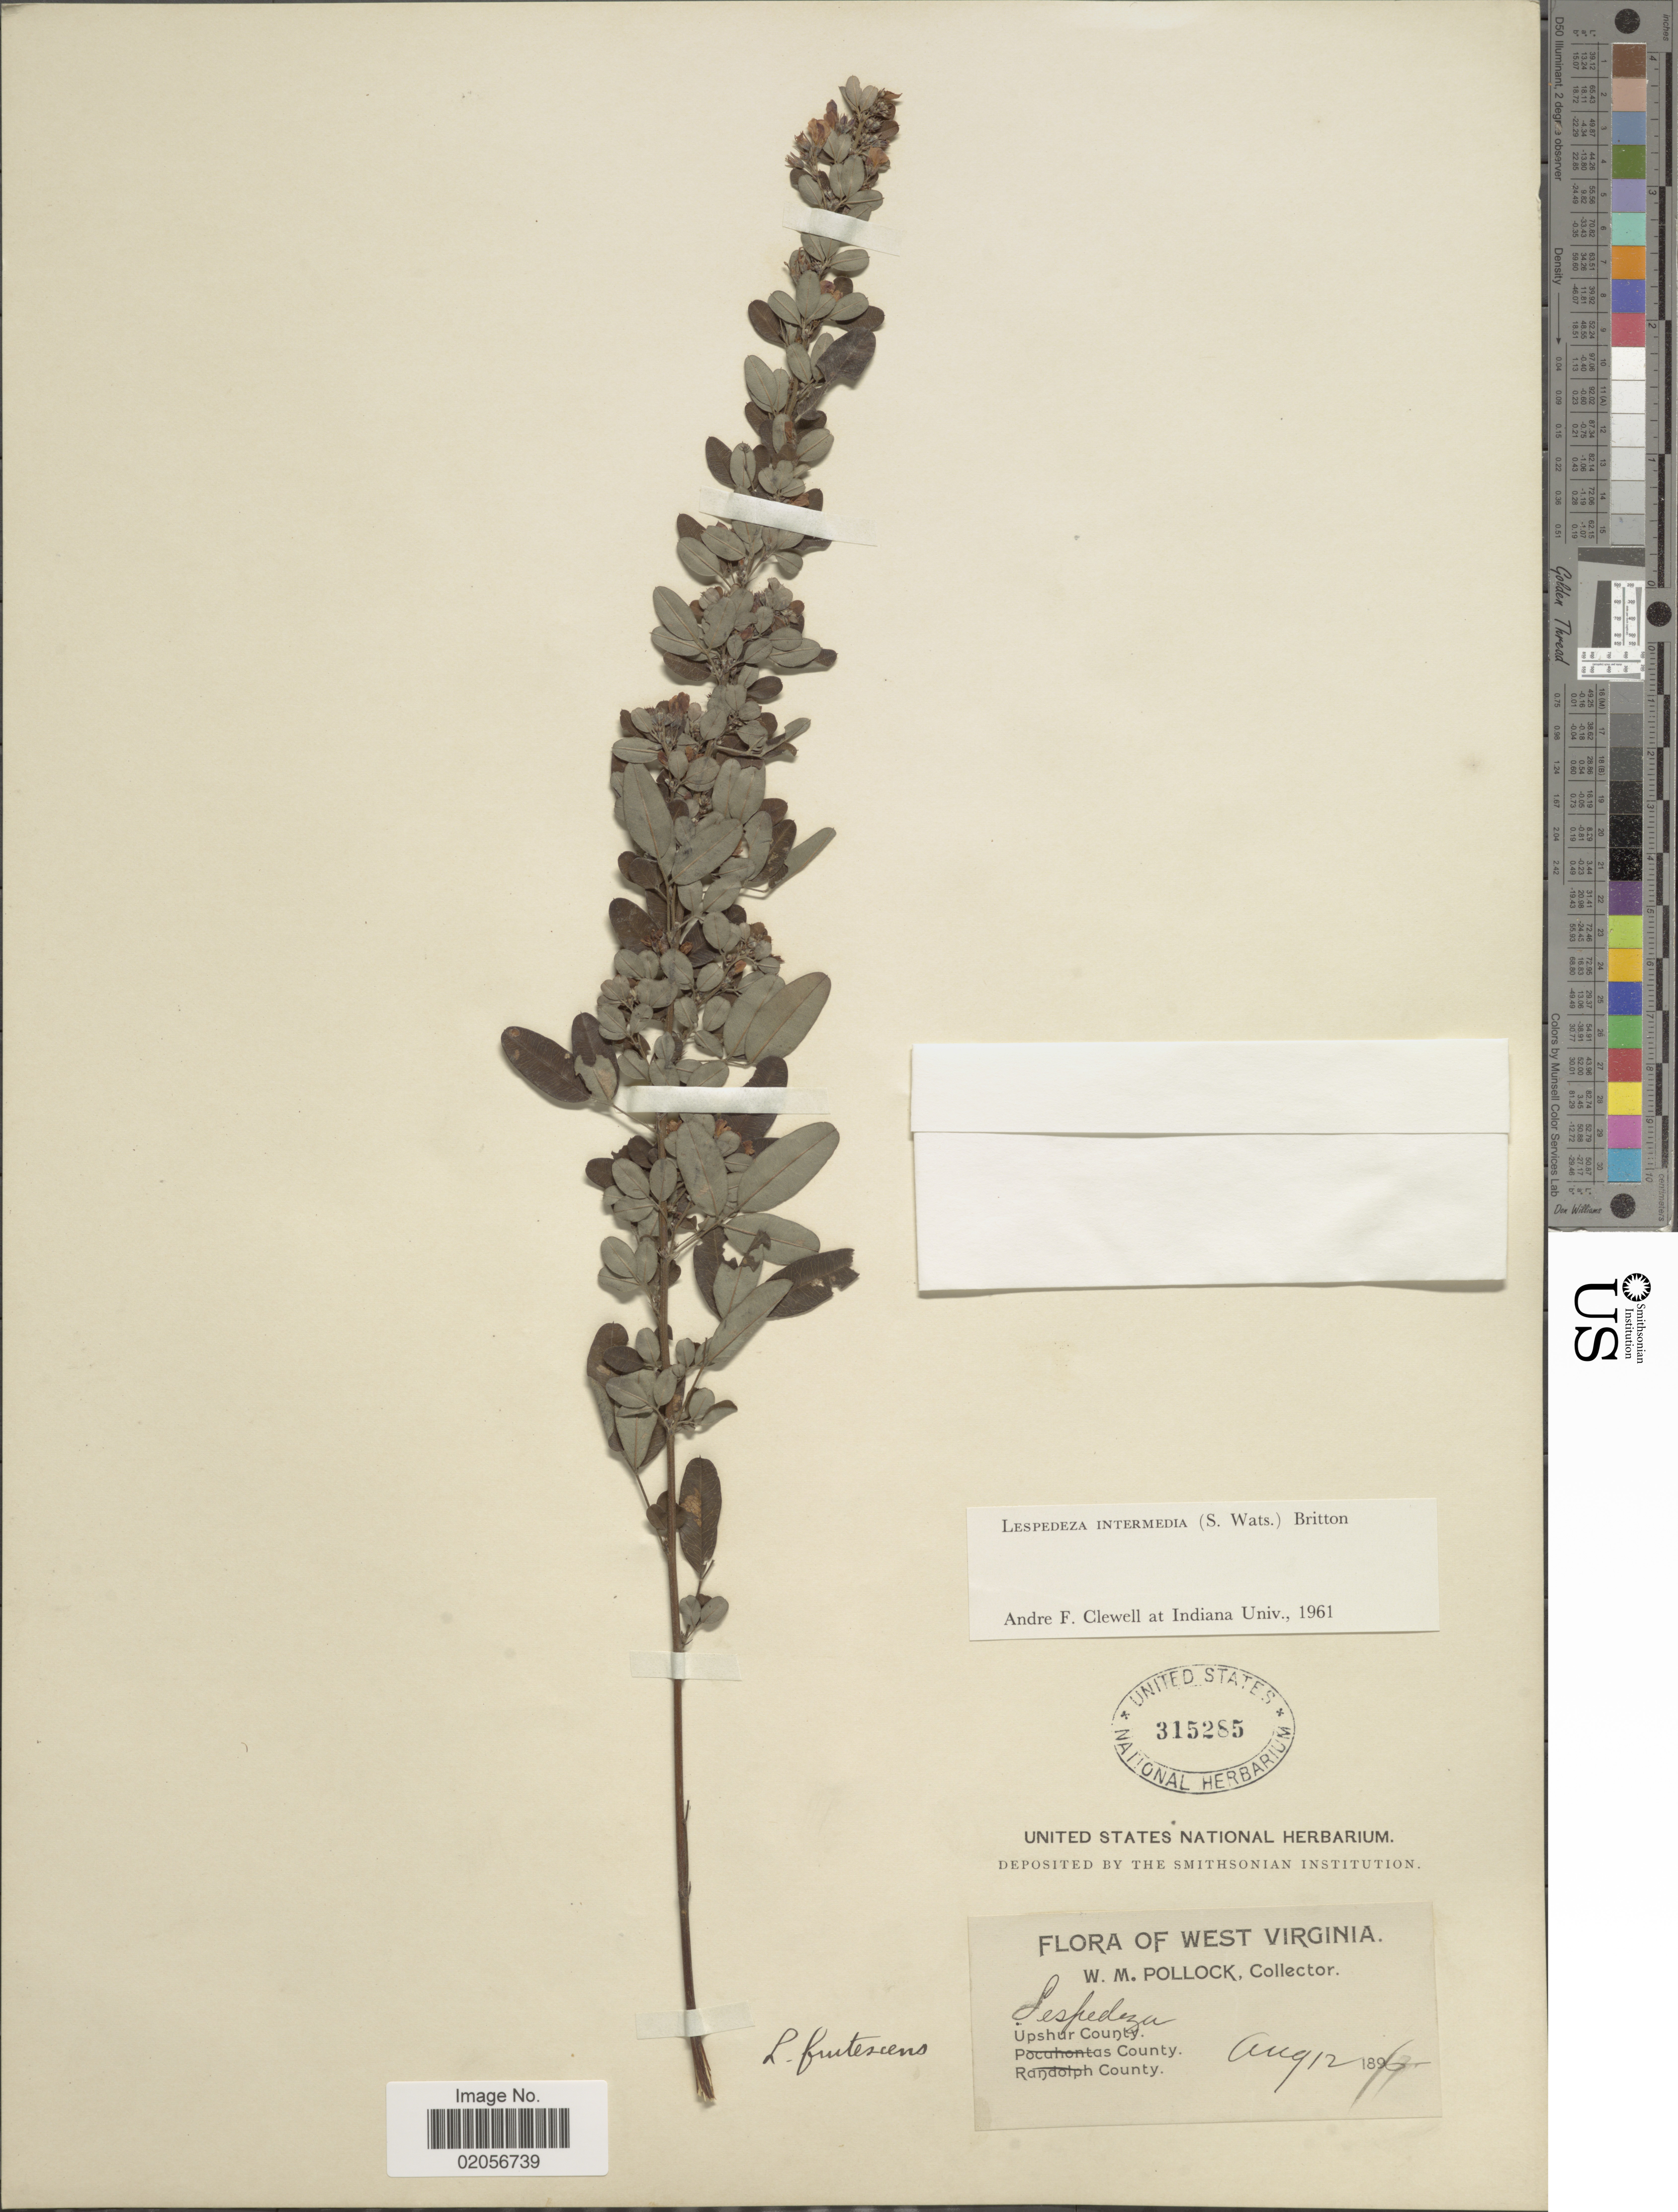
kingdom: Plantae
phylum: Tracheophyta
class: Magnoliopsida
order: Fabales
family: Fabaceae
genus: Lespedeza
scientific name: Lespedeza intermedia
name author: (S. Watson) Britton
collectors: W. M. Pollock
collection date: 1896-08-12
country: United States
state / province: West Virginia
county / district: Upshur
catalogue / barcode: US 315285